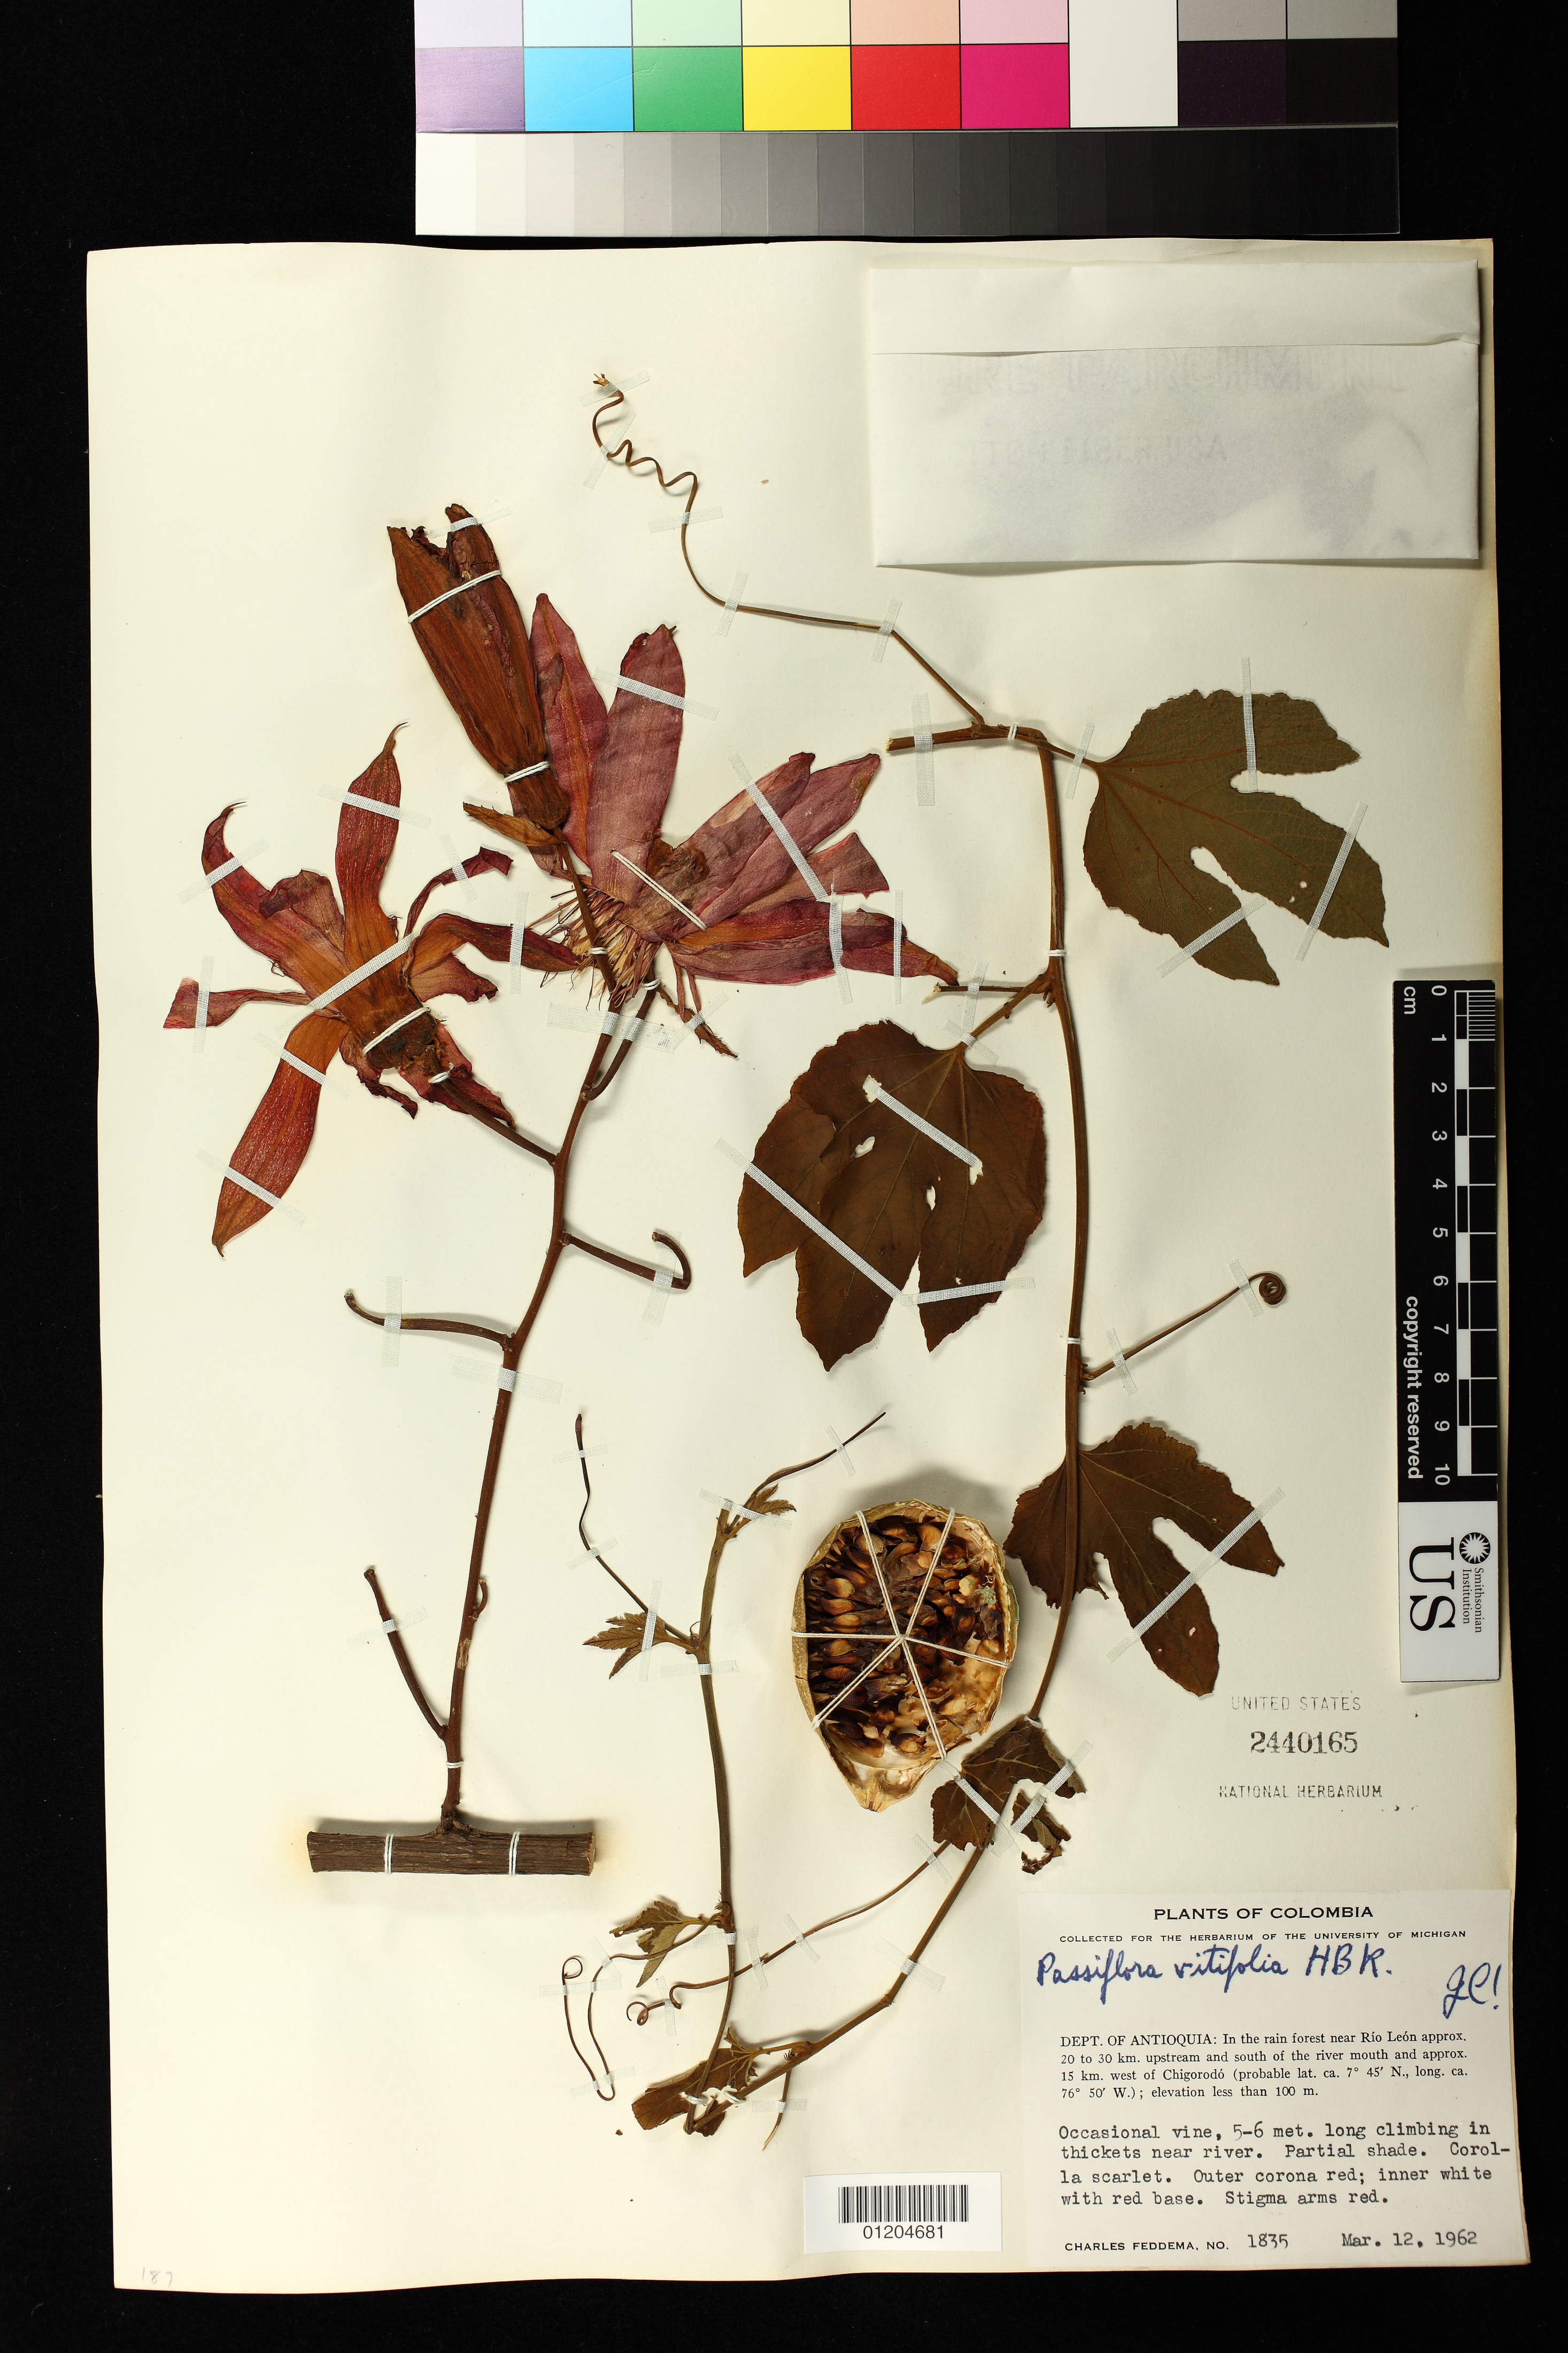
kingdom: Plantae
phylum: Tracheophyta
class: Magnoliopsida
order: Malpighiales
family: Passifloraceae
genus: Passiflora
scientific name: Passiflora vitifolia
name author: Kunth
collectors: C. Feddema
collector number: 1835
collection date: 1962-03-12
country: Colombia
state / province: Antioquia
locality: In the rain forest near Rio Leon approx. 20 to 30 km. upstream and south of the river mouth and approx. 15 km. west of Chigorodo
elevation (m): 100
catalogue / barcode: US 2440165